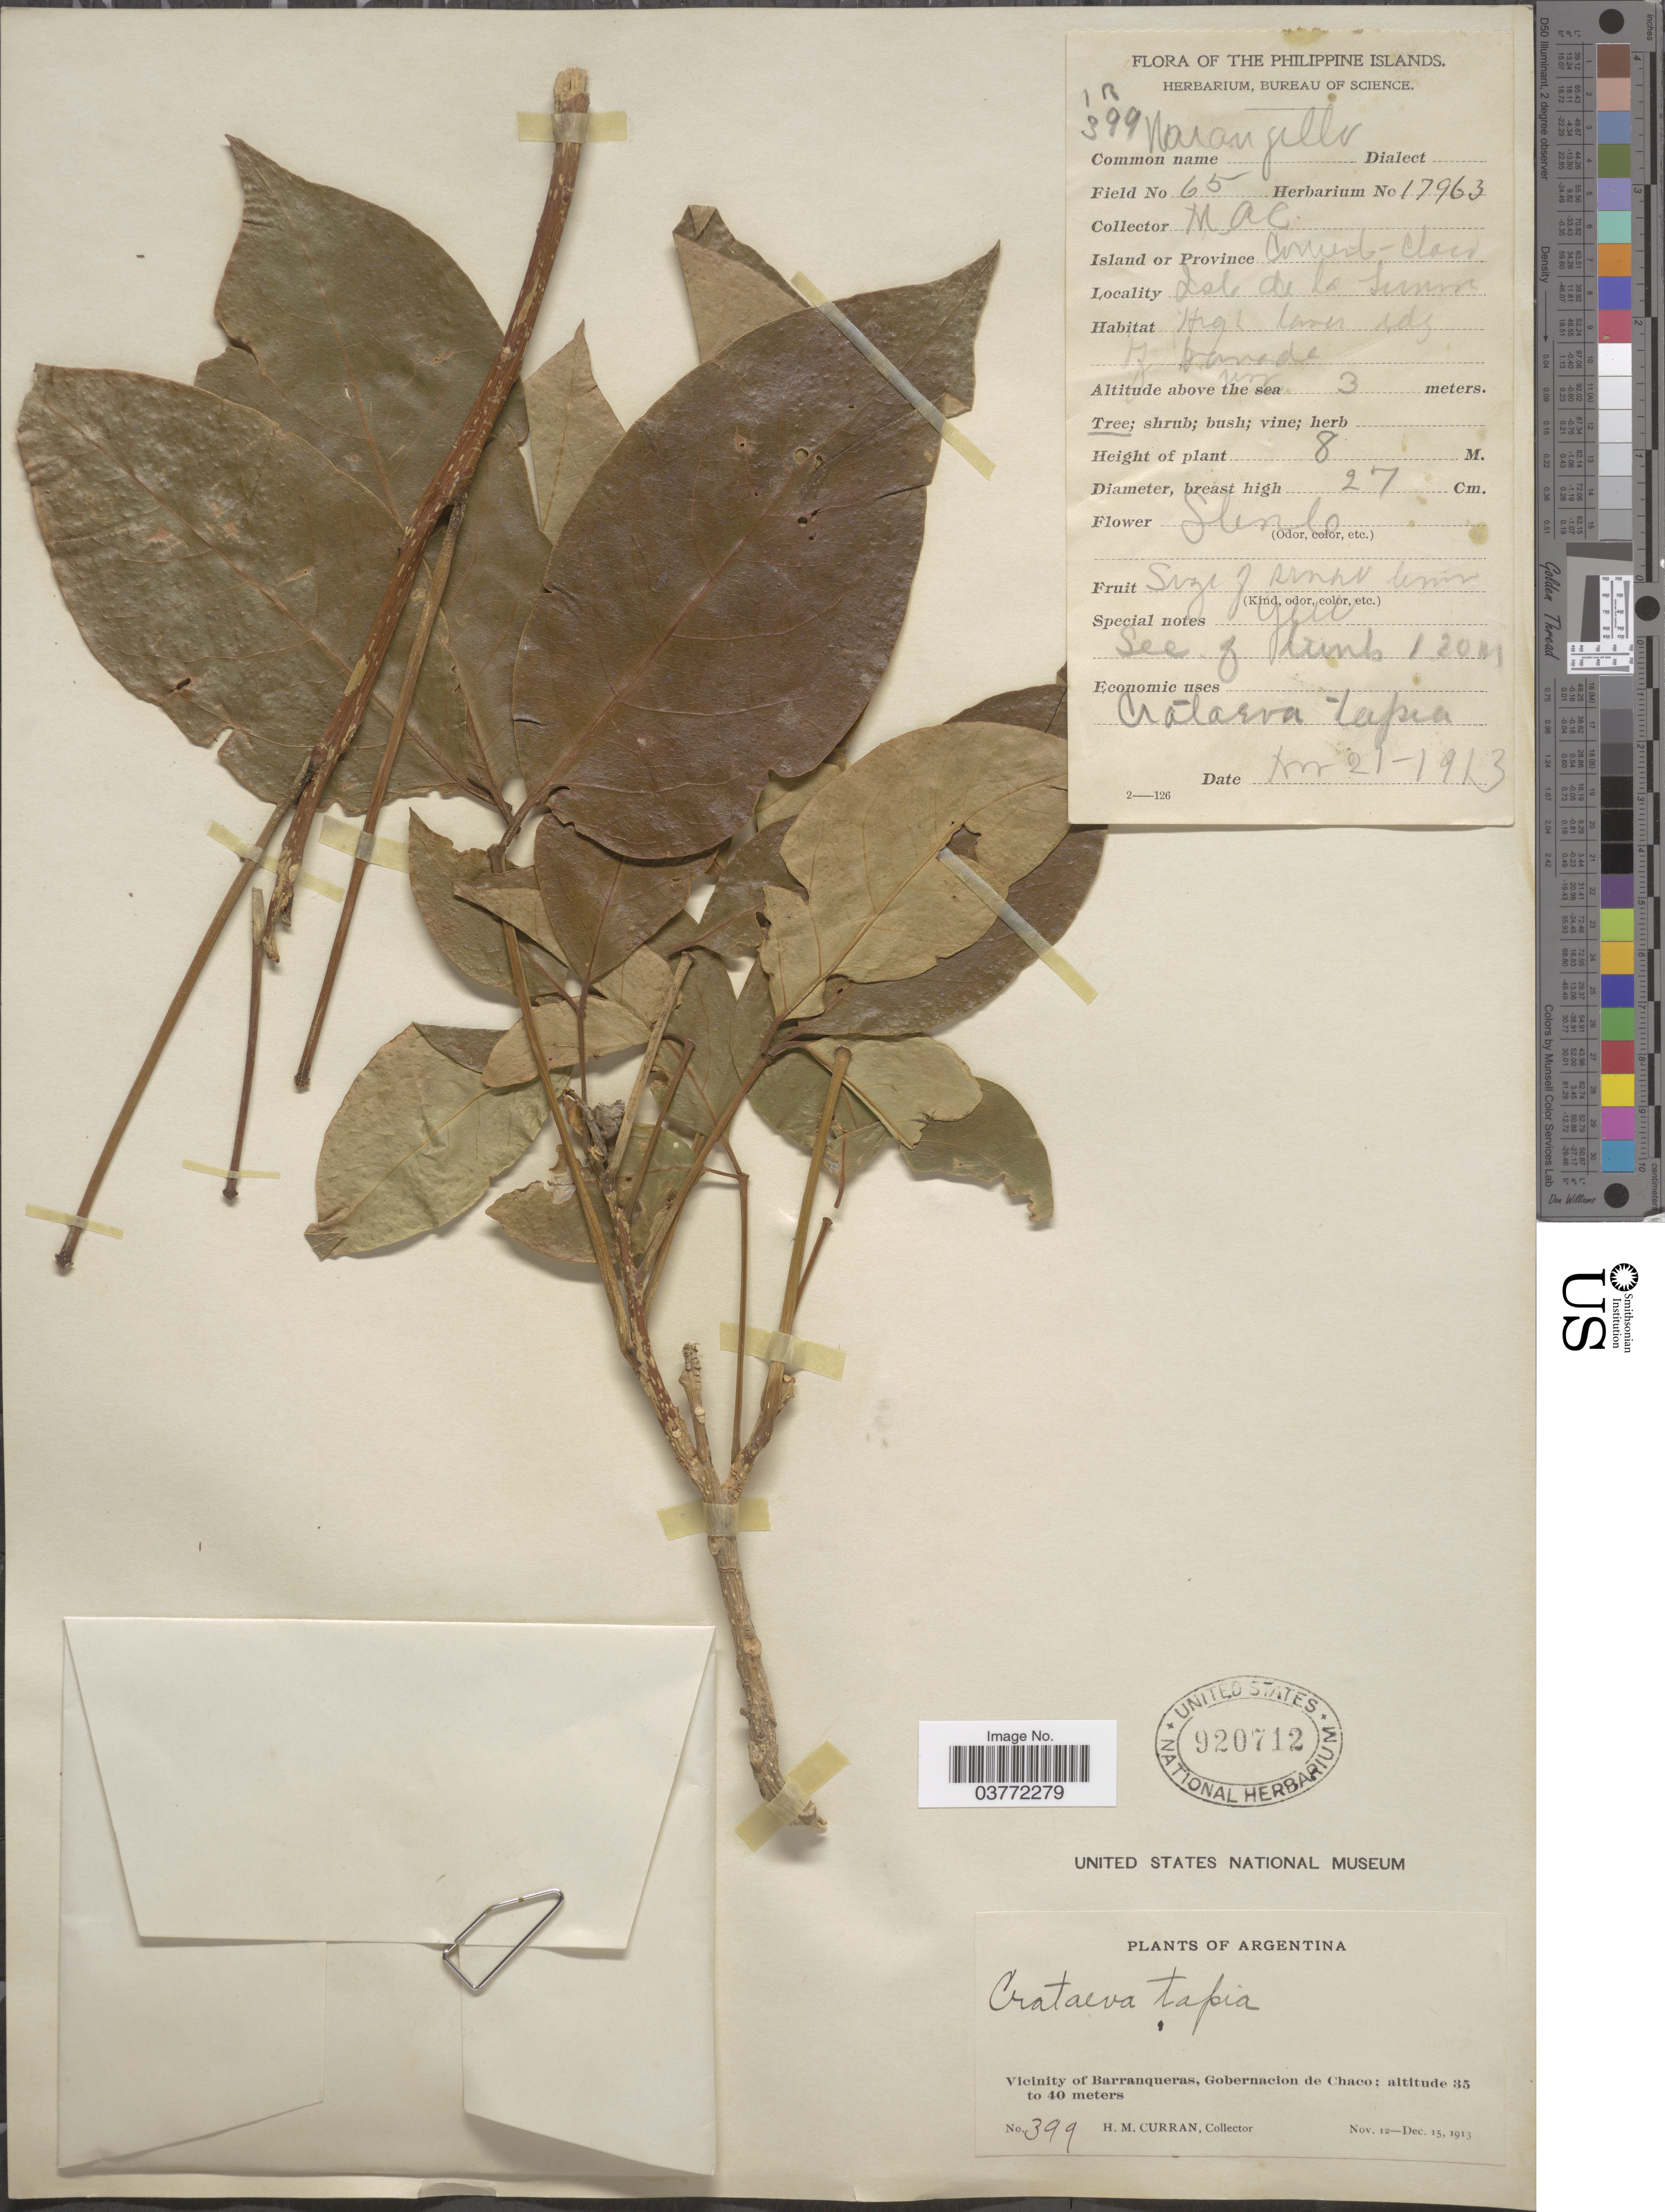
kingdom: Plantae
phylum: Tracheophyta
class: Magnoliopsida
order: Brassicales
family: Capparaceae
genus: Crateva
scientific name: Crateva tapia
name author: L.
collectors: H. M. Curran & M. A. C.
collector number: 65/17963? 399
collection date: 1913-11-21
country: Argentina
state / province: Chaco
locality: Vicinity of Barranqueras. Isla de la Temares.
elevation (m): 3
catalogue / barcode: US 920712